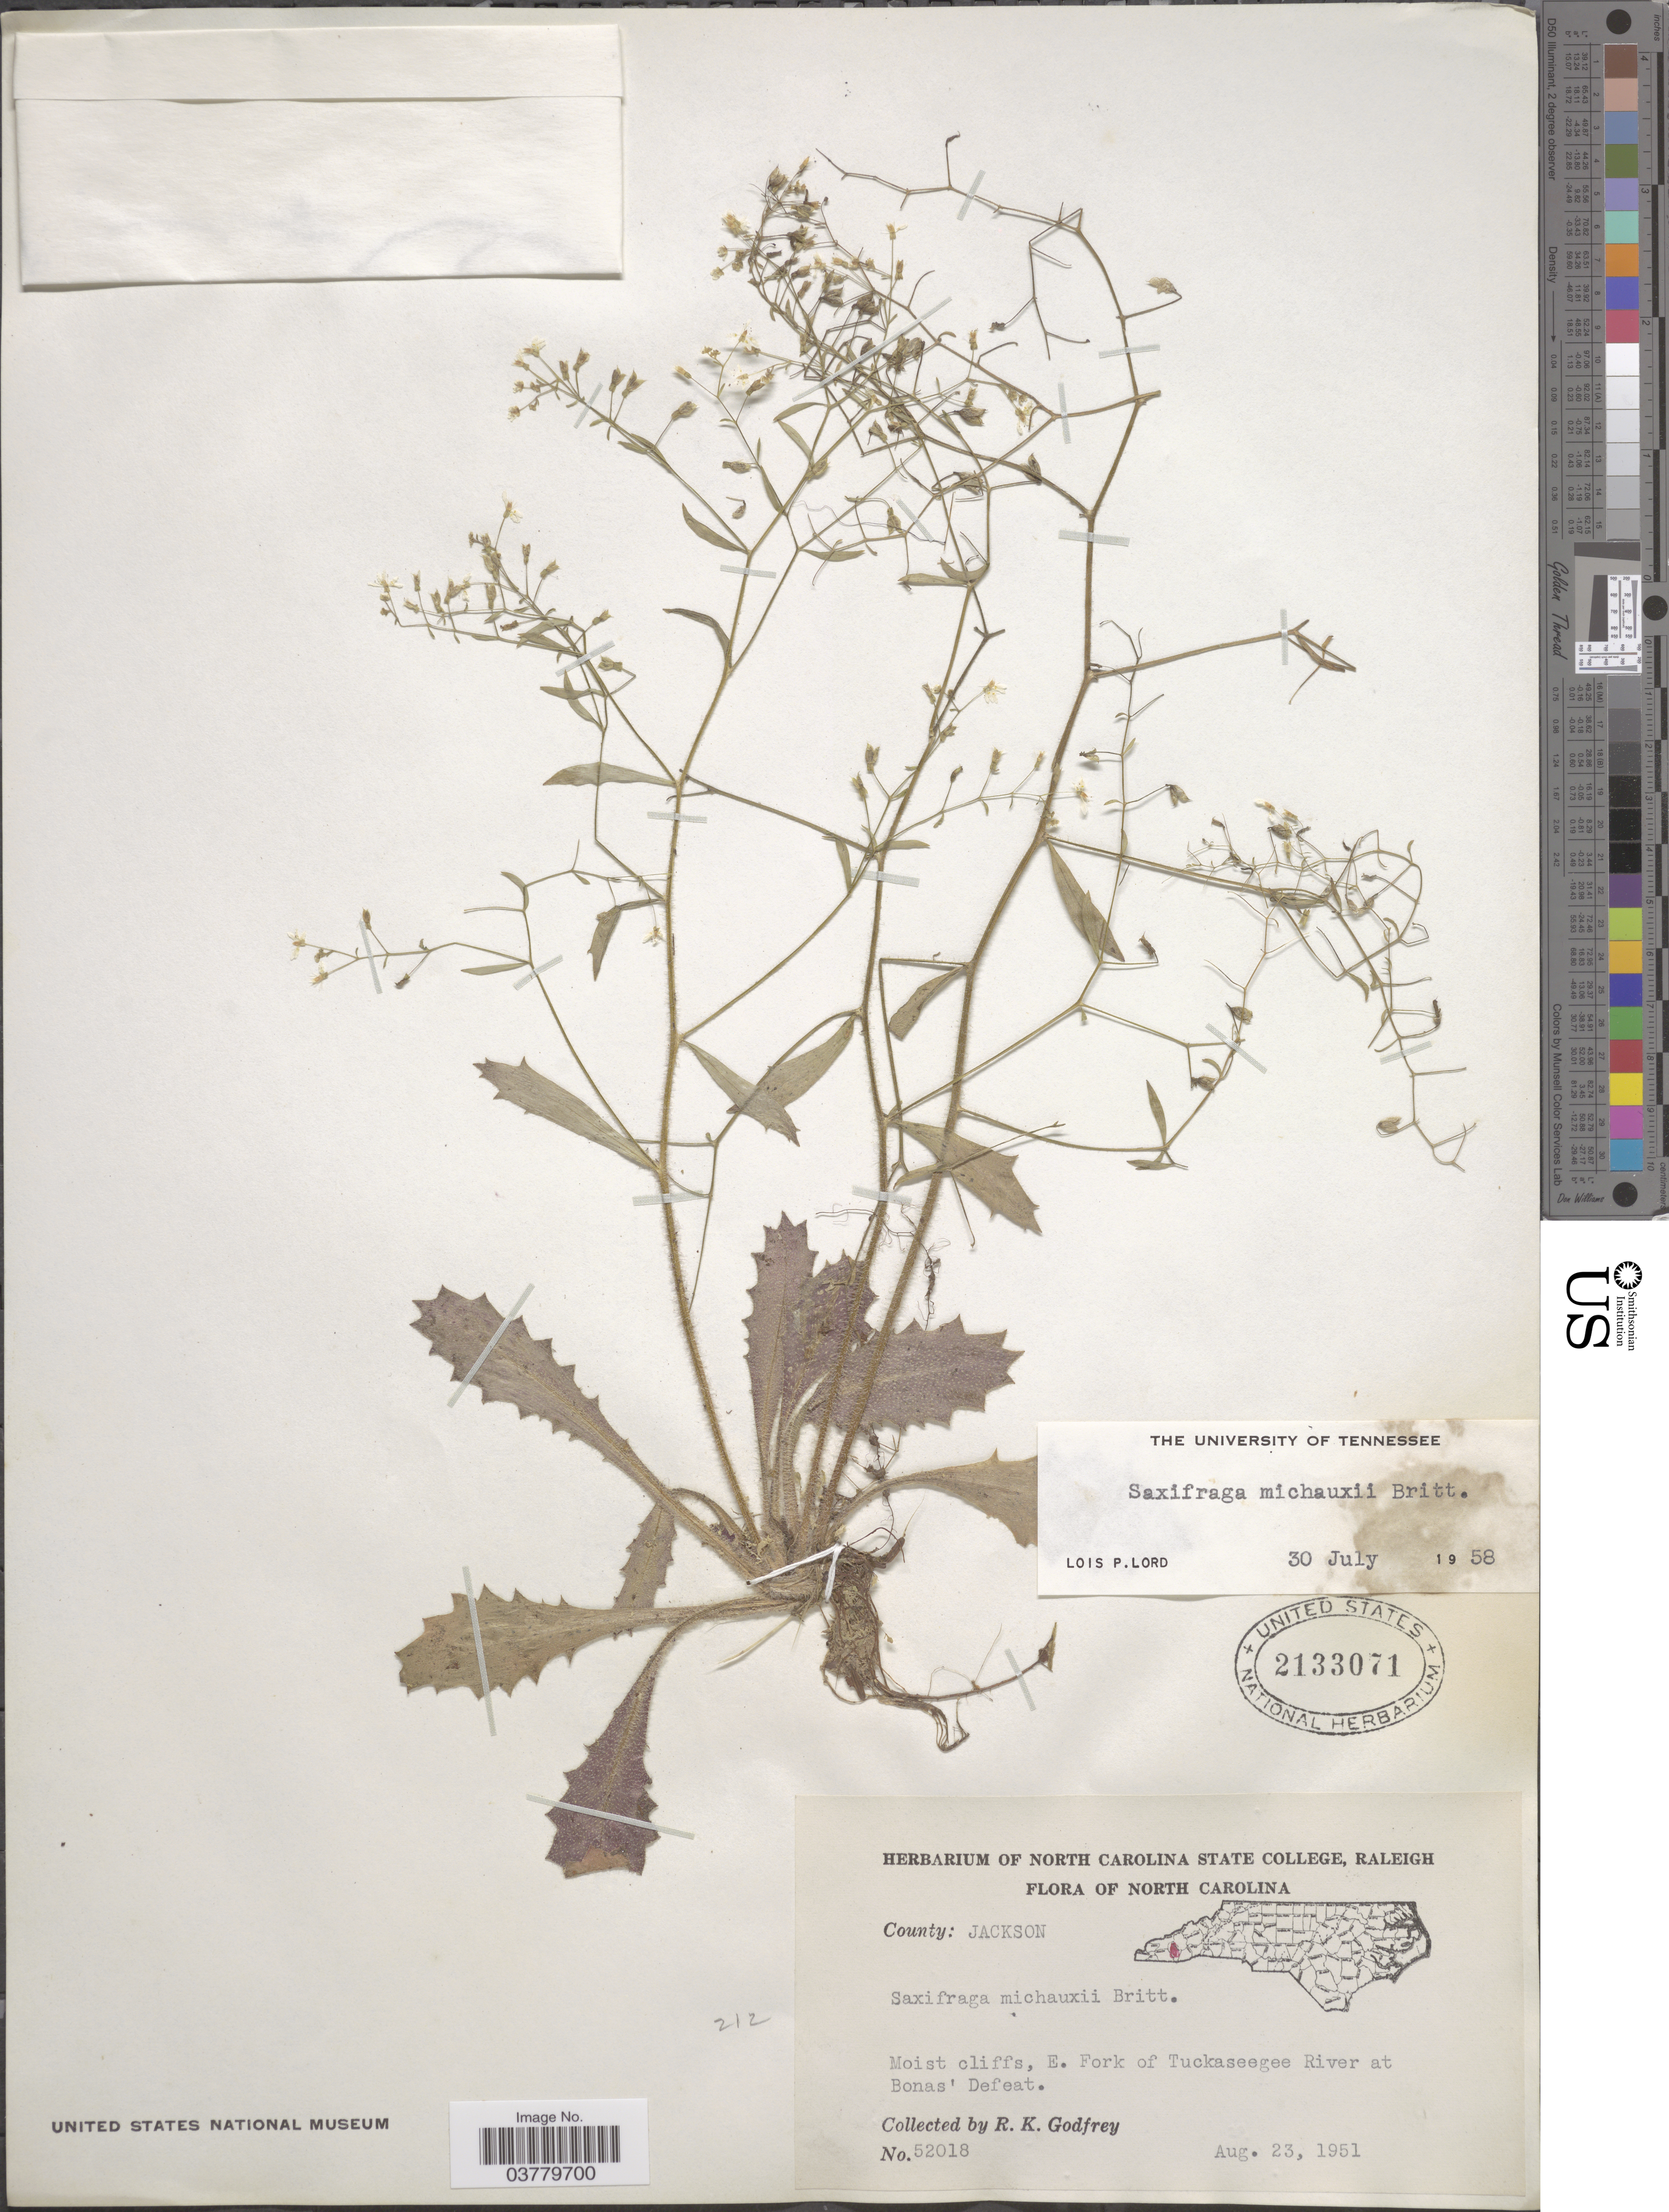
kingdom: Plantae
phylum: Tracheophyta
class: Magnoliopsida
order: Saxifragales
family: Saxifragaceae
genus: Micranthes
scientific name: Micranthes petiolaris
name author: (Raf.) Bush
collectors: R. K. Godfrey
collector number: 52018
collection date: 1951-08-23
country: United States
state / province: North Carolina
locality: County: Jackson. Moist cliffs, E. Fork of Tuckaseegee River at Bonas' Defeat.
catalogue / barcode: US 2133071